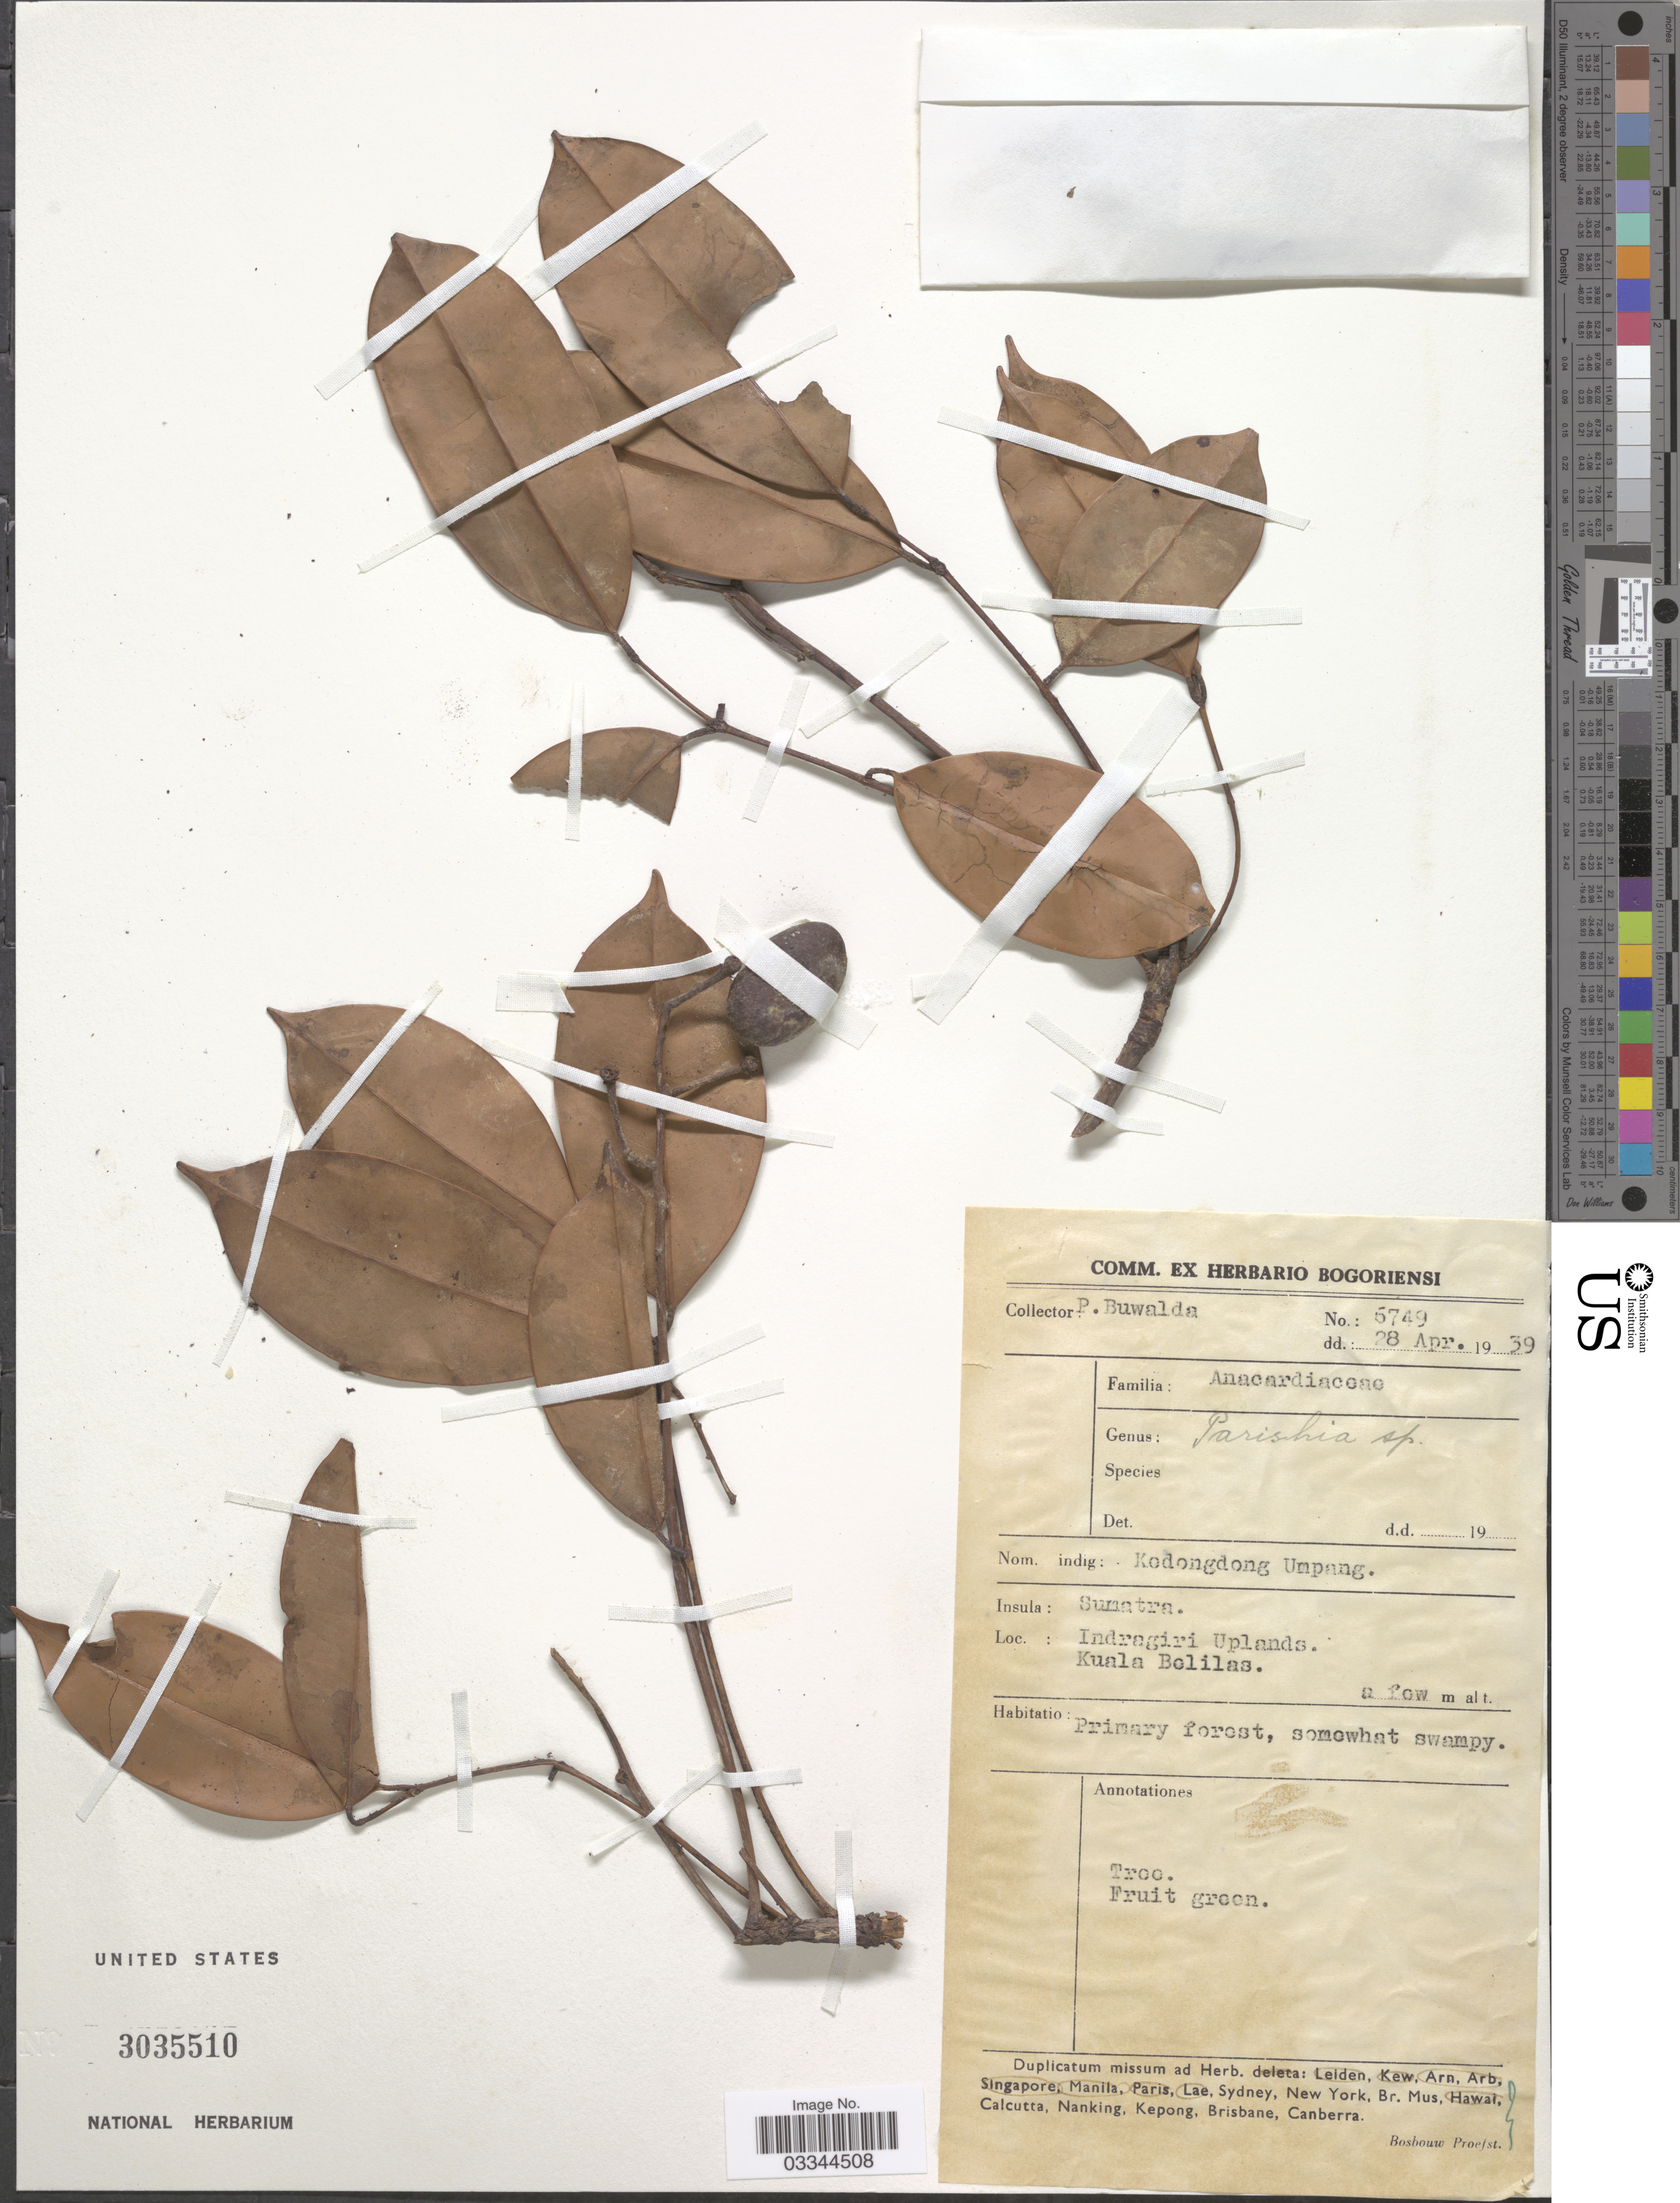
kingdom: Plantae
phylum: Tracheophyta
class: Magnoliopsida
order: Sapindales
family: Anacardiaceae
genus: Parishia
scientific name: Parishia sp.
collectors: P. Buwalda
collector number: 6749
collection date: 1939-04-28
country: Indonesia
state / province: Sumatra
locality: Insula: Sumatra. Indragiri Uplands. Kuala Bolilas.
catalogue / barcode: US 3035510